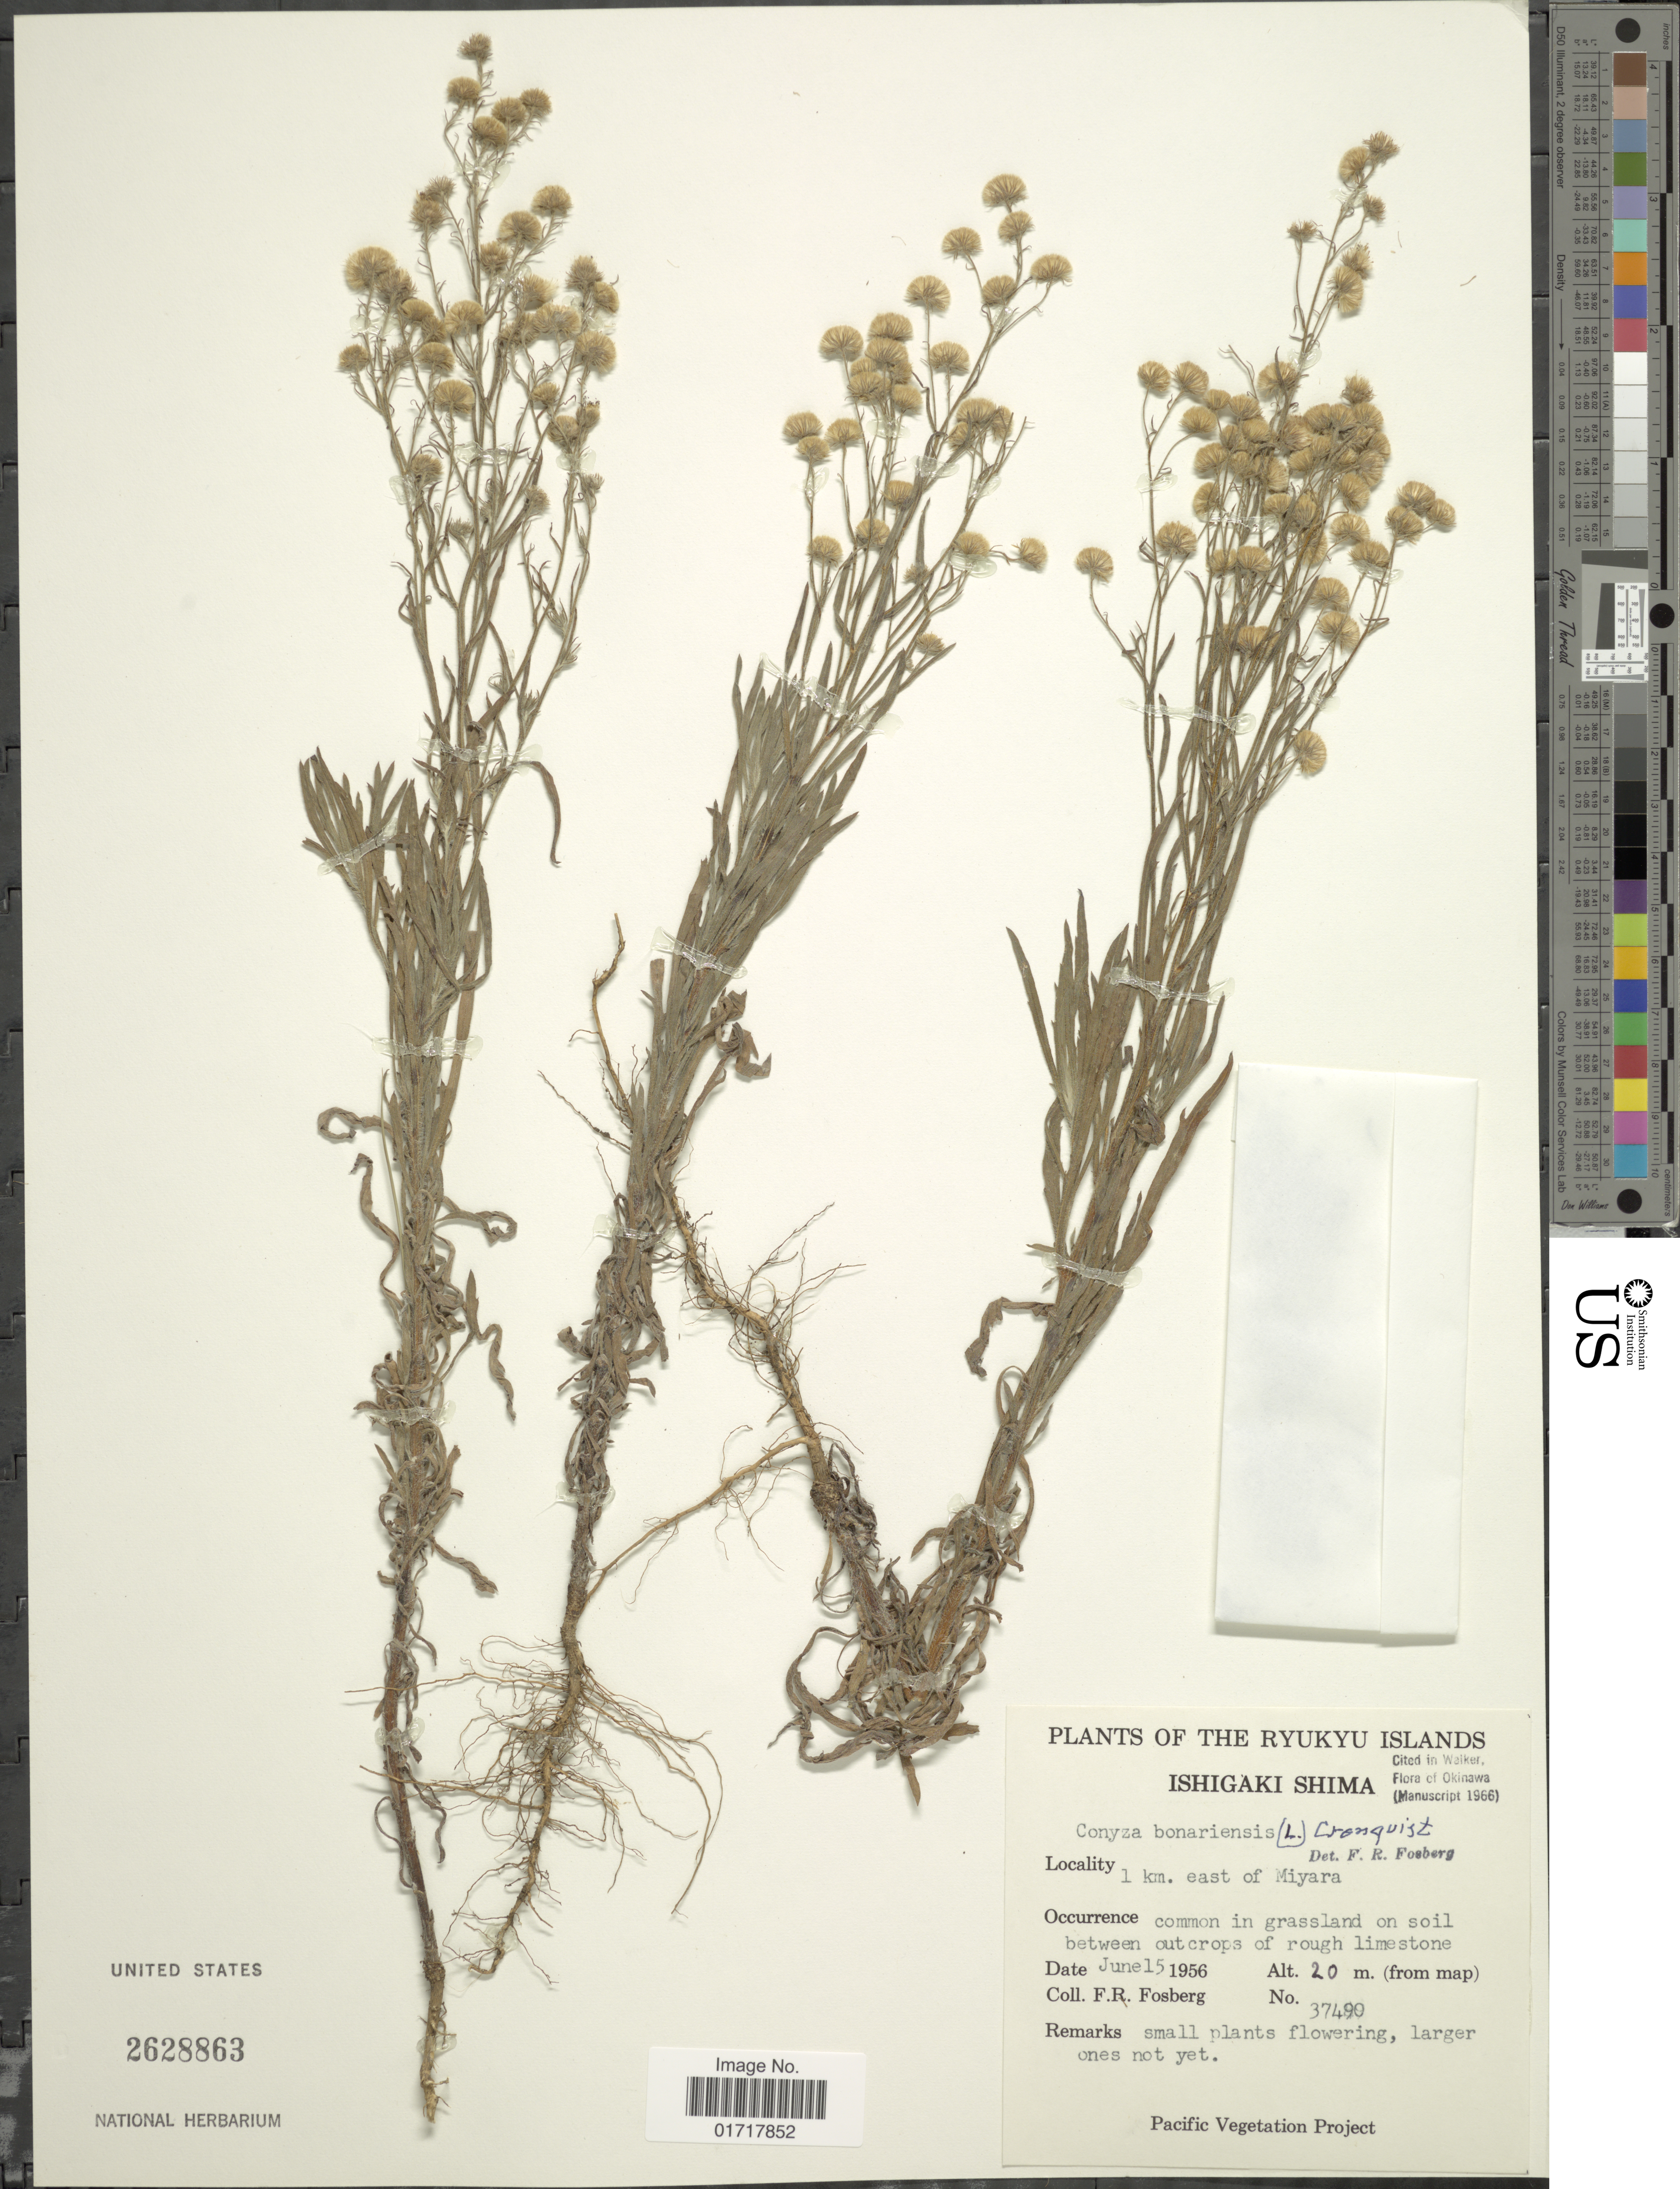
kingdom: Plantae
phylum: Tracheophyta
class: Magnoliopsida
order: Asterales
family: Asteraceae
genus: Conyza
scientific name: Conyza bonariensis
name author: (L.) Cronq.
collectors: F. R. Fosberg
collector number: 37490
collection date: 1956-06-15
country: Japan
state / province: Okinawa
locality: Ishigaki Shima. 1 km. east of Miyara.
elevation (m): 20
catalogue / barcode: US 2628863